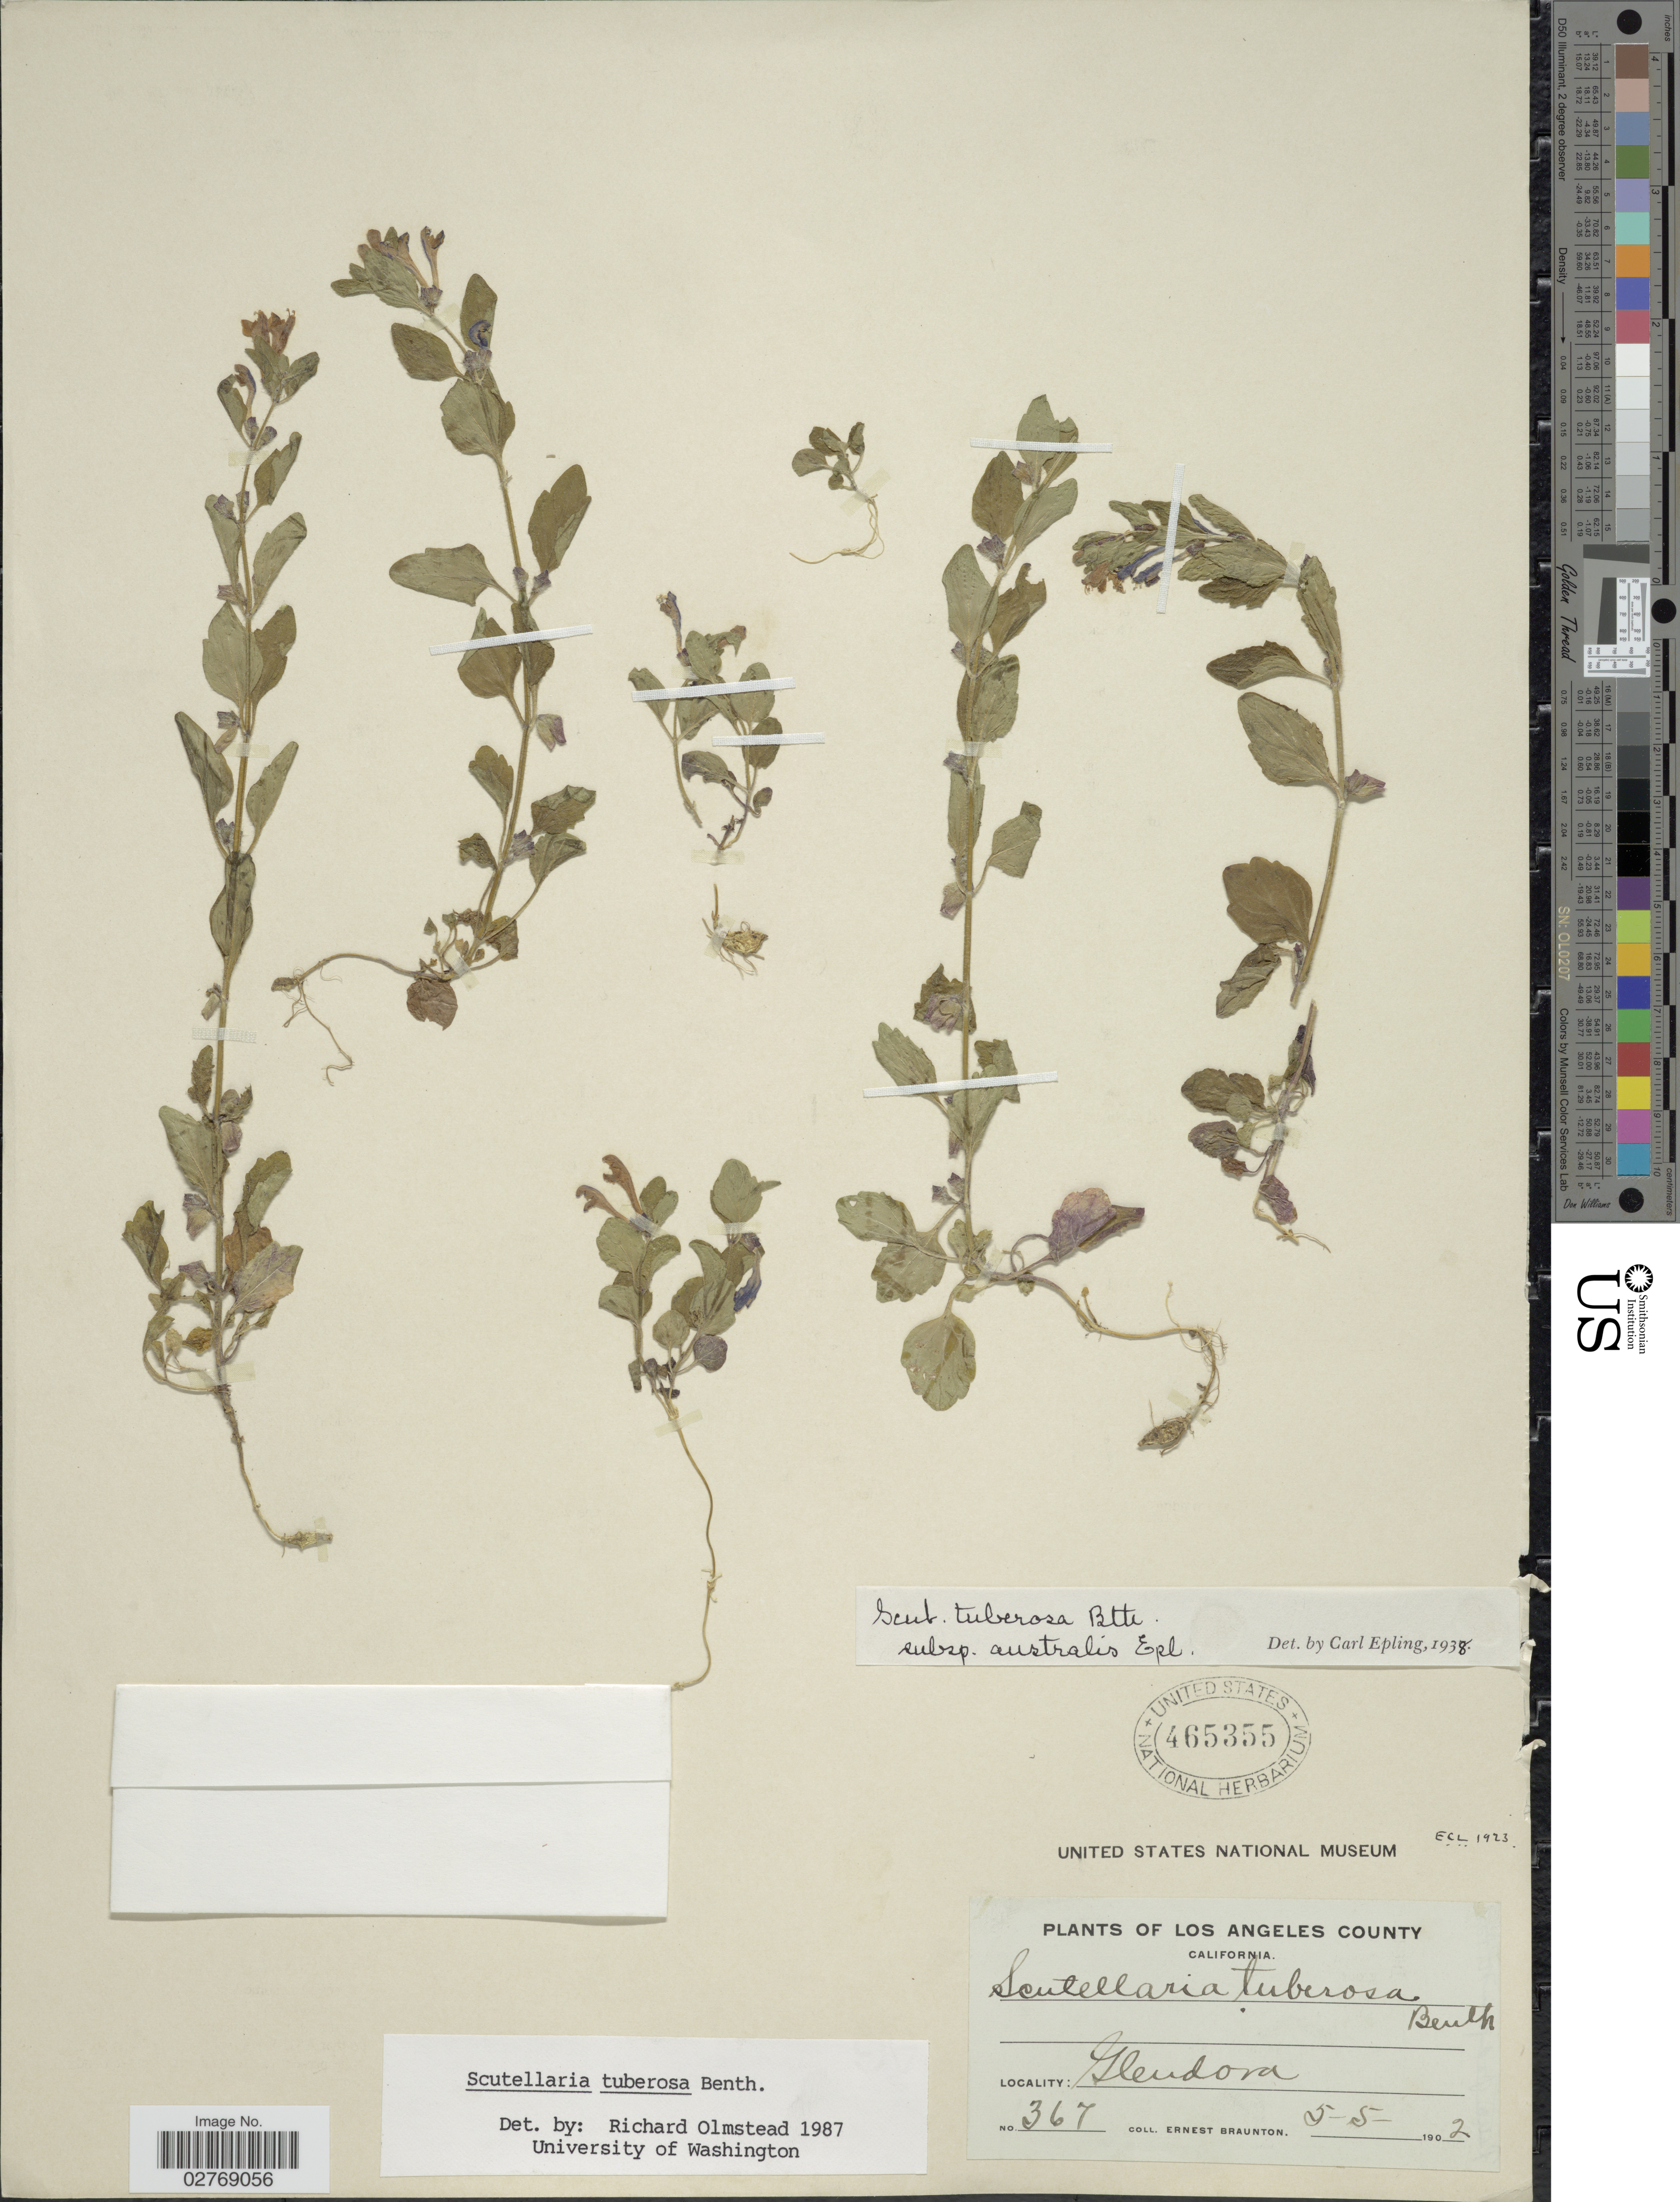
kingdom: Plantae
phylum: Tracheophyta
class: Magnoliopsida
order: Lamiales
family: Lamiaceae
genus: Scutellaria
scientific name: Scutellaria tuberosa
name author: Benth.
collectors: E. Braunton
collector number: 367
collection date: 1902-05-05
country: United States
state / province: California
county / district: Los Angeles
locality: Los Angeles County, Glendora.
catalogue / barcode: US 465355